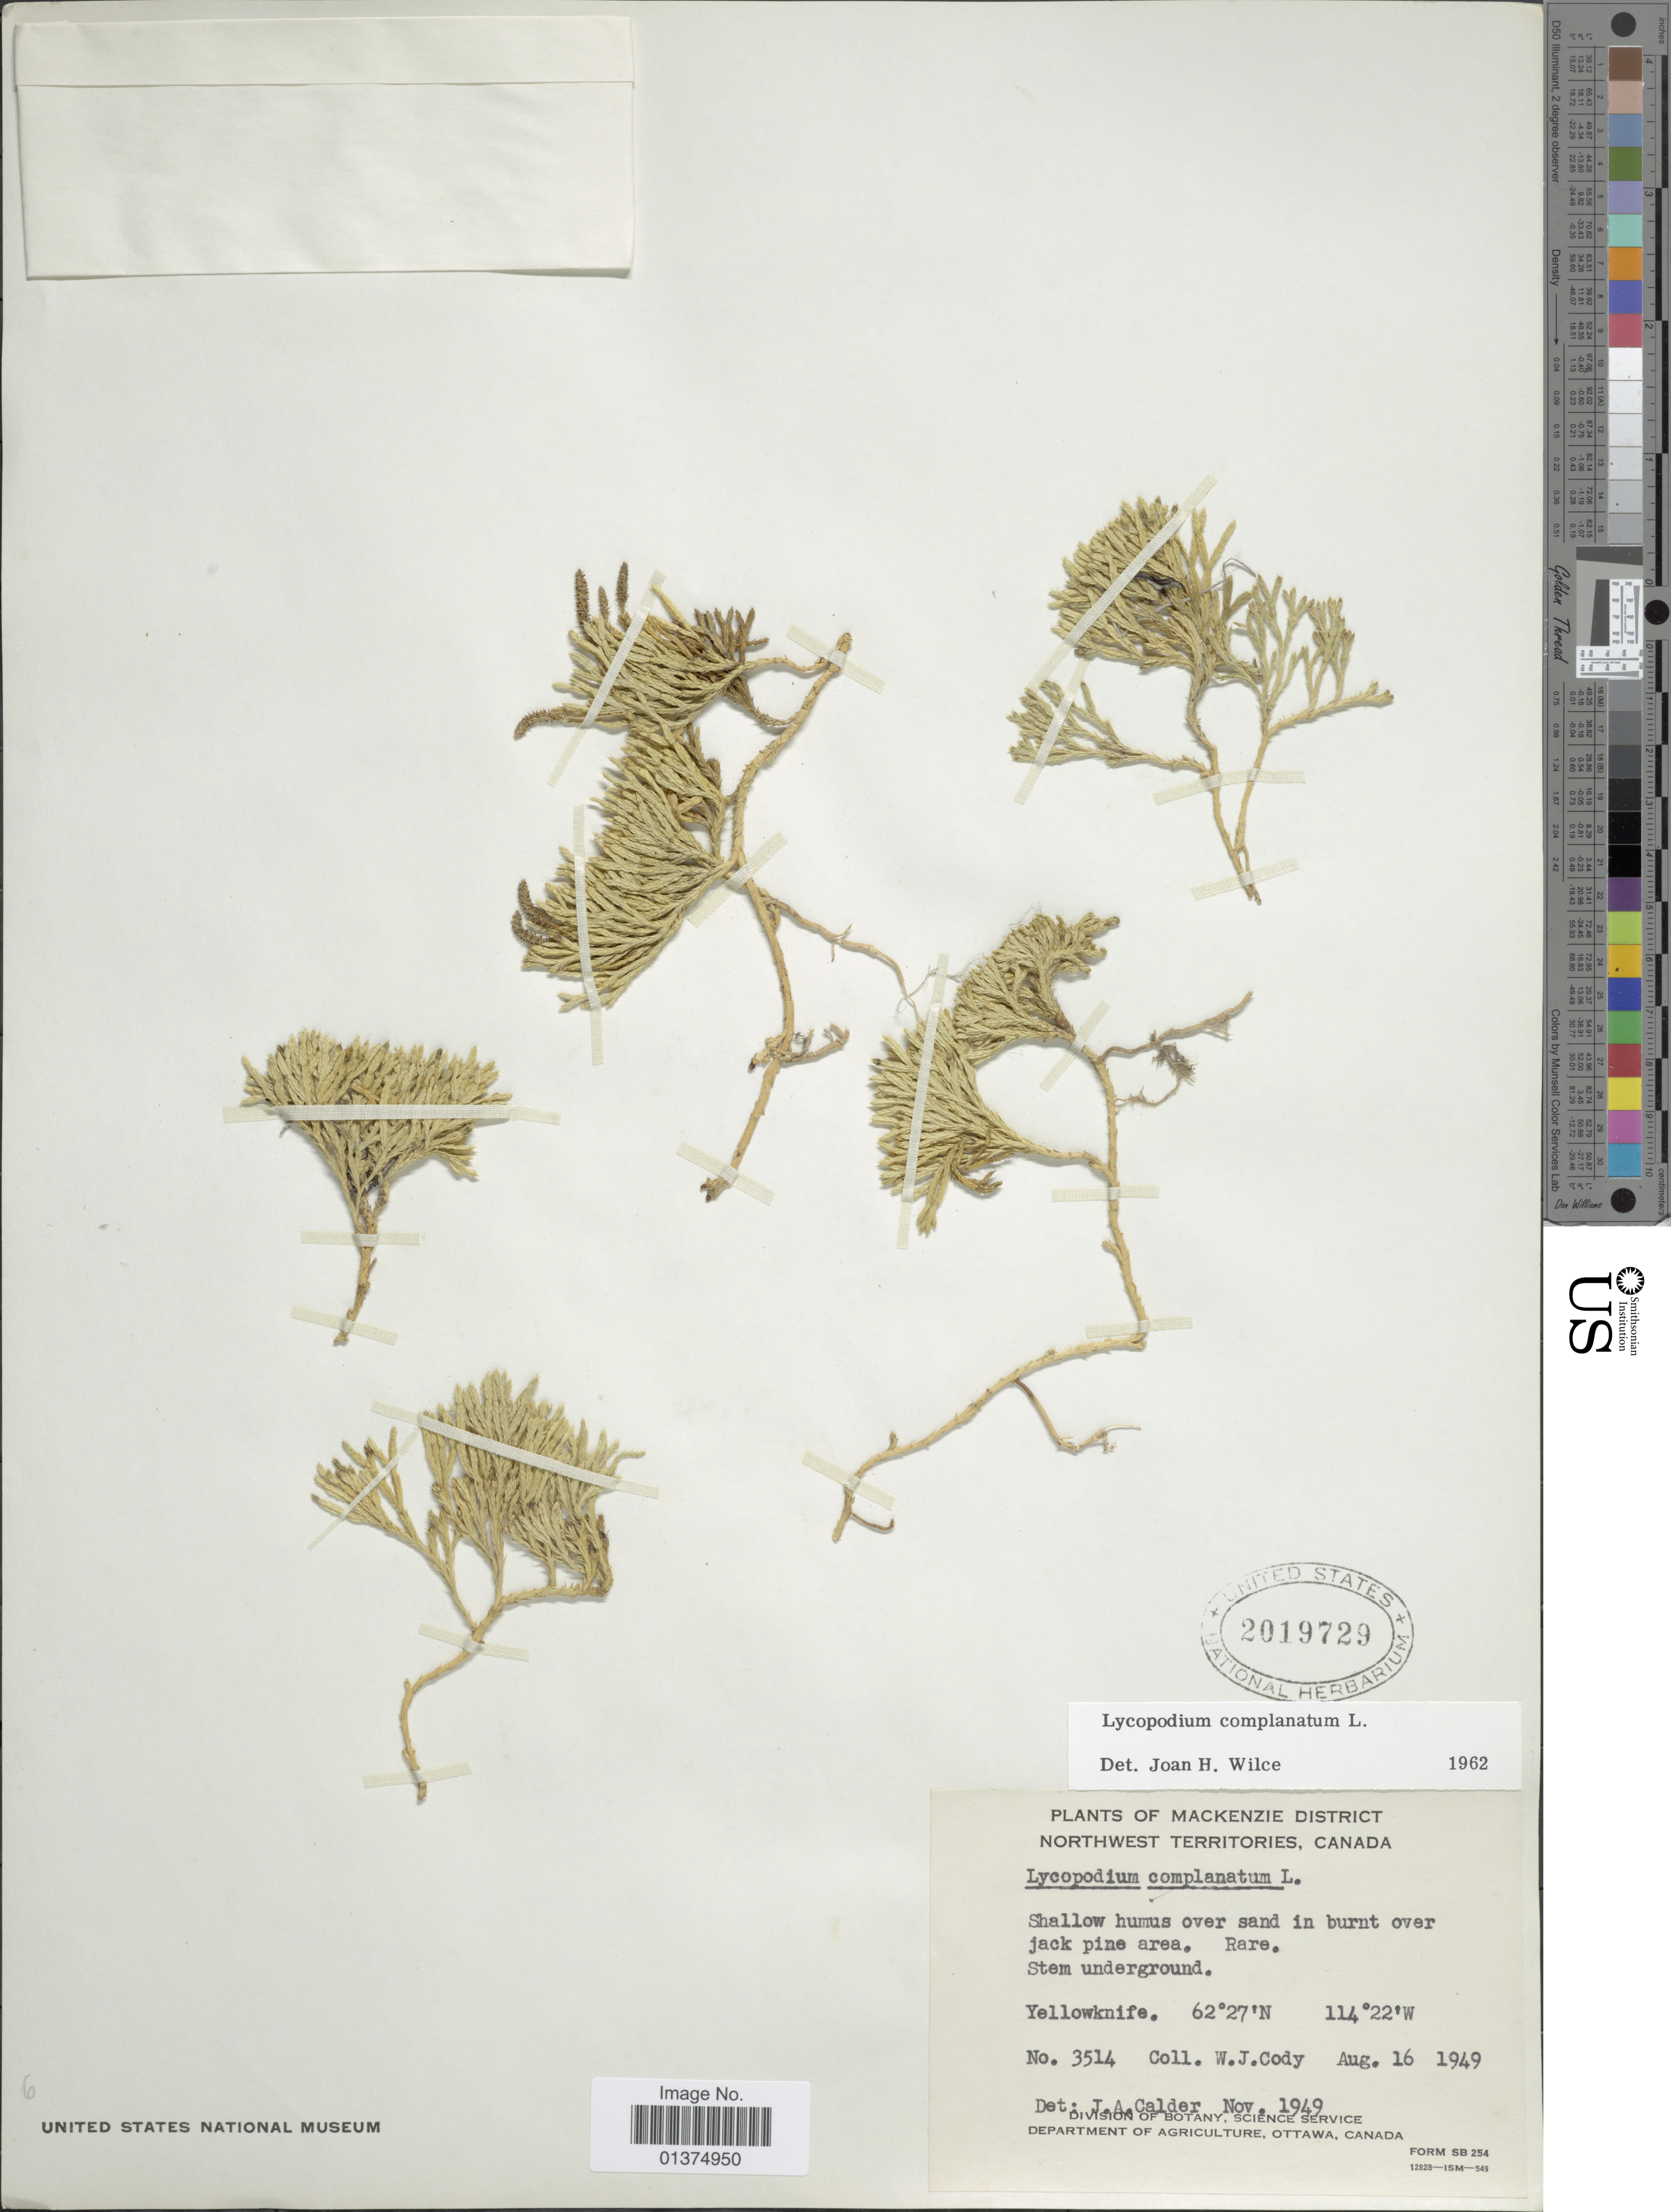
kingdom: Plantae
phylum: Tracheophyta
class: Lycopodiopsida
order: Lycopodiales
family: Lycopodiaceae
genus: Diphasiastrum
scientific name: Diphasiastrum complanatum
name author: (L.) Holub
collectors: W. Cody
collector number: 3514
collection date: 1949-08-16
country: Canada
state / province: Northwest Territories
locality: Mackenzie District, Yellowknife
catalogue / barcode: US 2019729